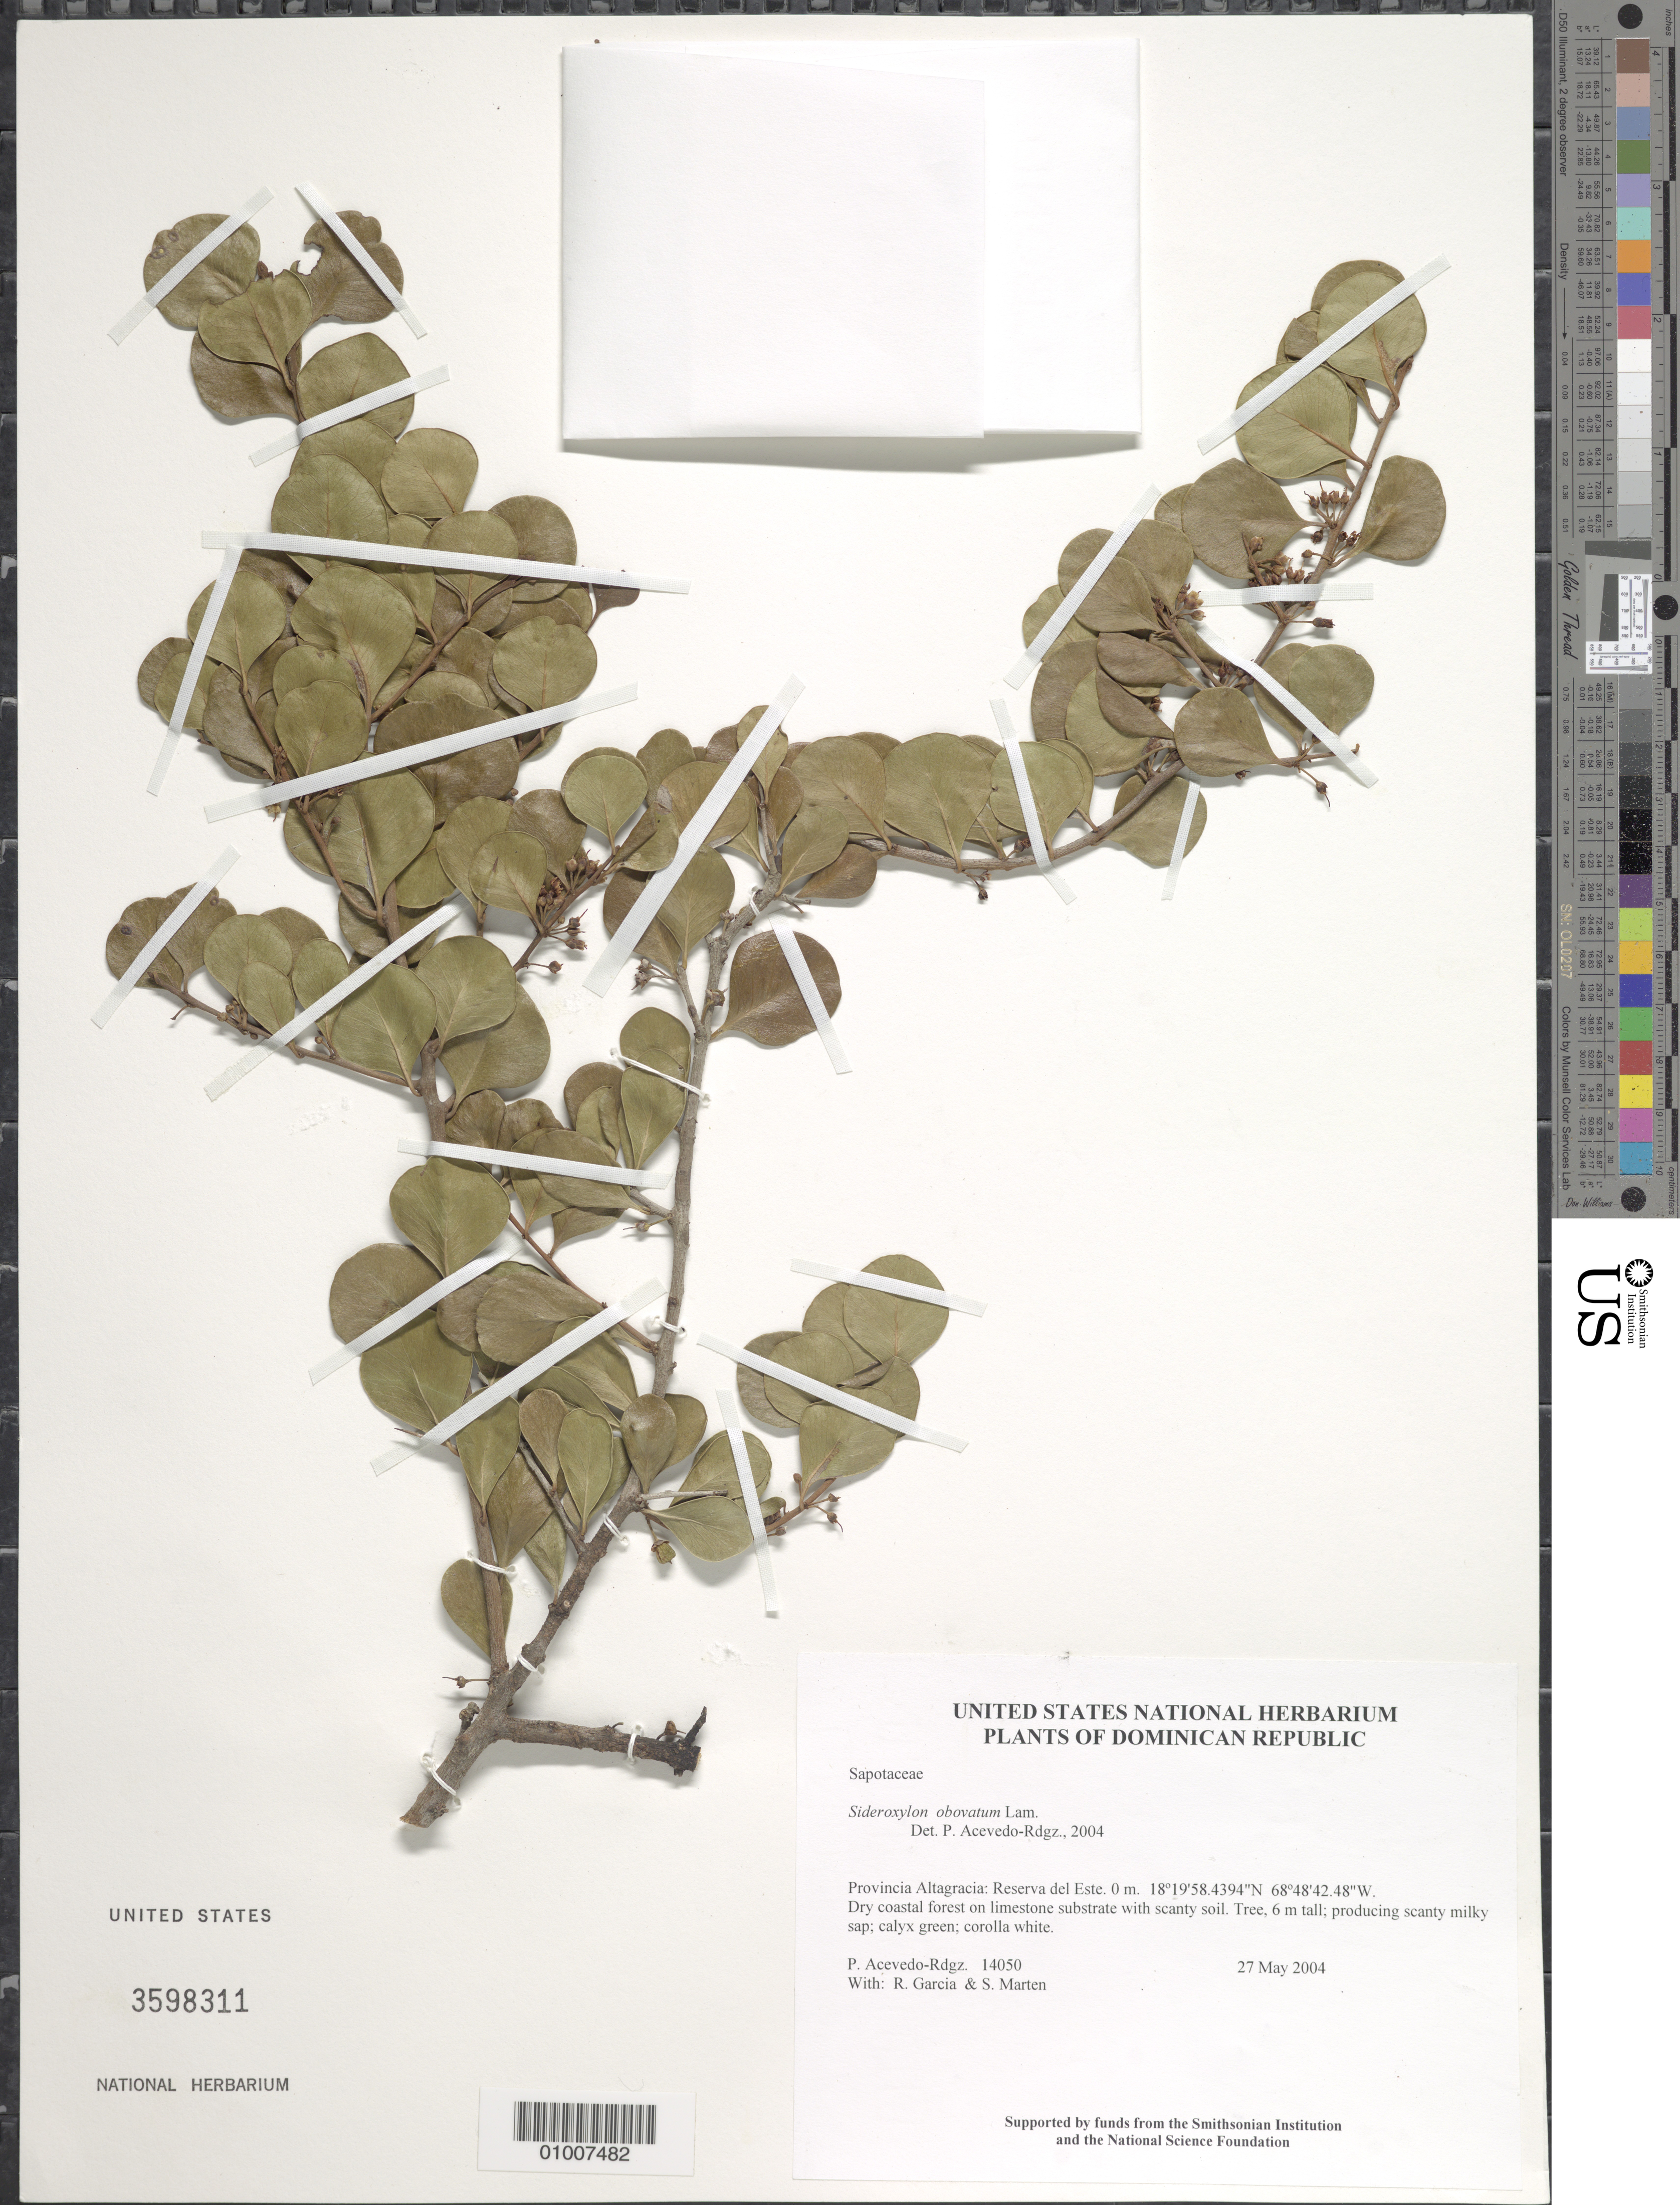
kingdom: Plantae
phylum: Tracheophyta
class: Magnoliopsida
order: Ericales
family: Sapotaceae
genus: Sideroxylon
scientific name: Sideroxylon obovatum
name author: Lam.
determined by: Acevedo-Rodríguez, P., (BOT), Smithsonian Institution - National Museum of Natural History (UNITED STATES)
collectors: P. Acevedo-Rodr., R. G. García & S. Marten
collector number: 14050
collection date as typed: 27 May 2004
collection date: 2004-05-27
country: Dominican Republic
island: Hispaniola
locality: Provincia Altagracia: Reserva del Este.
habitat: Dry coastal forest on limestone substrate with scanty soil.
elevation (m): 0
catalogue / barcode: US 3598311